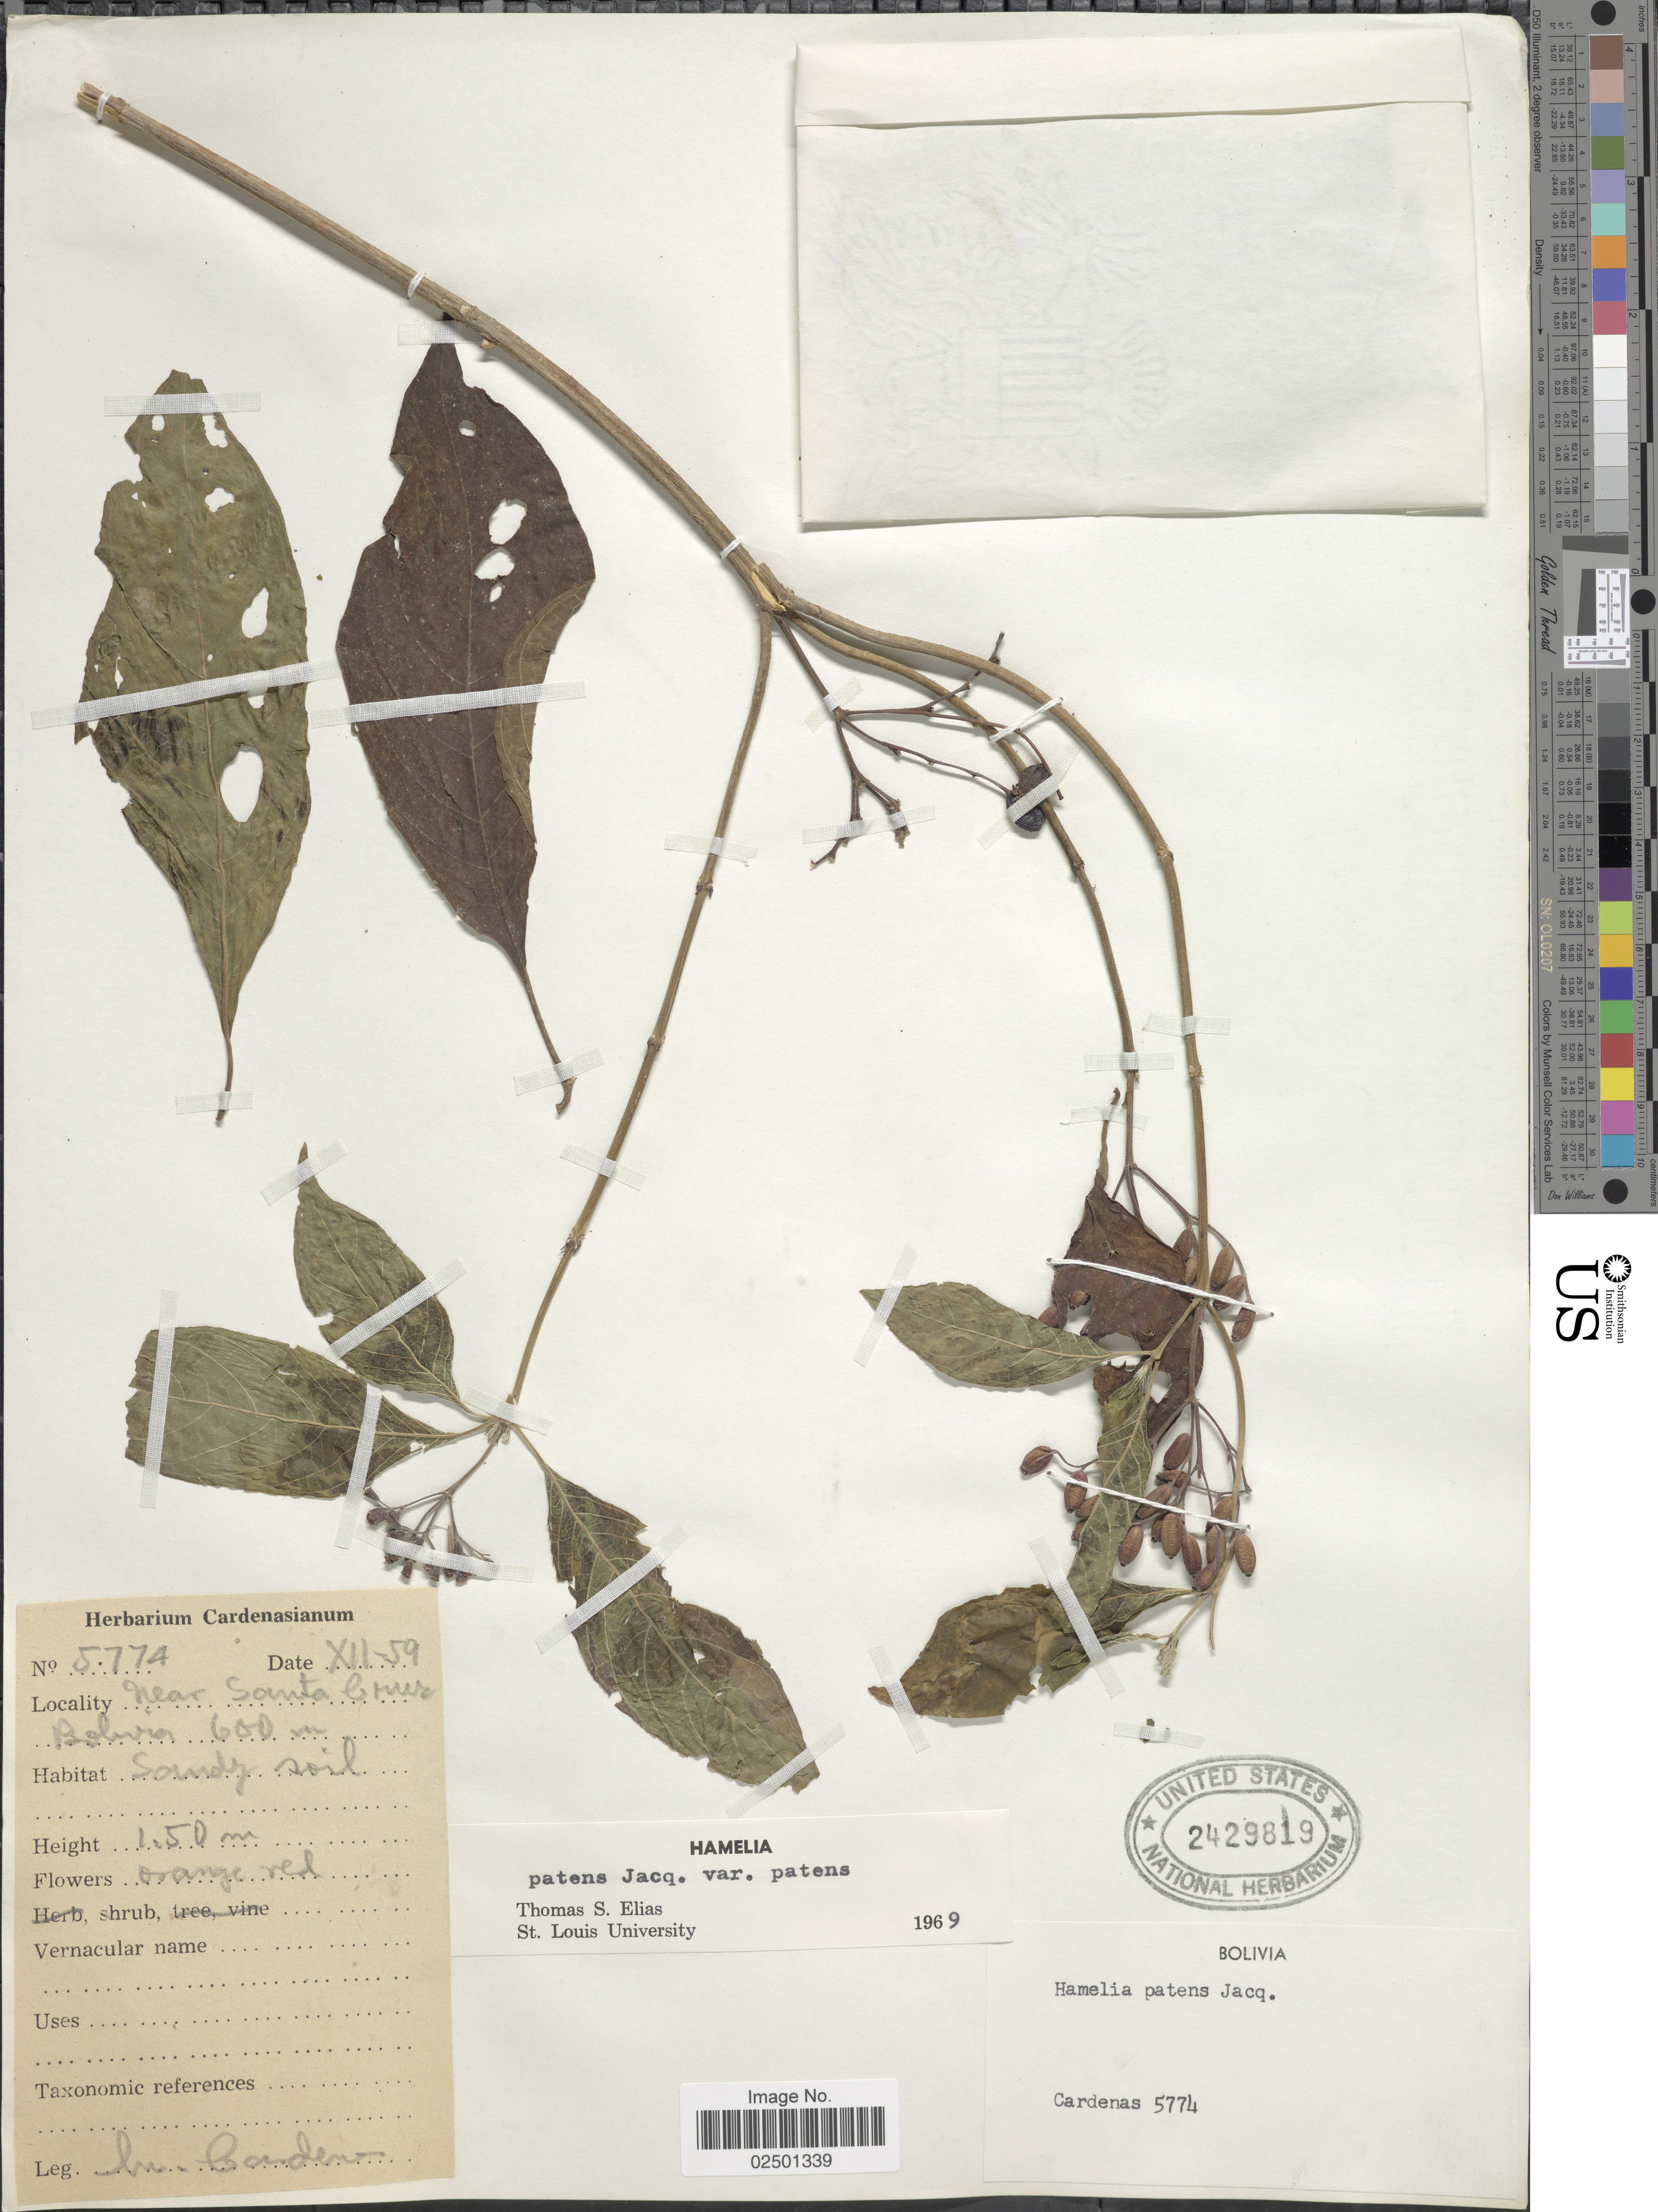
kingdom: Plantae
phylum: Tracheophyta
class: Magnoliopsida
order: Gentianales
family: Rubiaceae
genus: Hamelia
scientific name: Hamelia patens var. patens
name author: Jacq.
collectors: M. Cárdenas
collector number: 5774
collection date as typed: Transcribed d/m/y: /12/59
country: Bolivia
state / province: Santa Cruz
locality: Near Santa Cruz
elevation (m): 600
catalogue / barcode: US 2429819